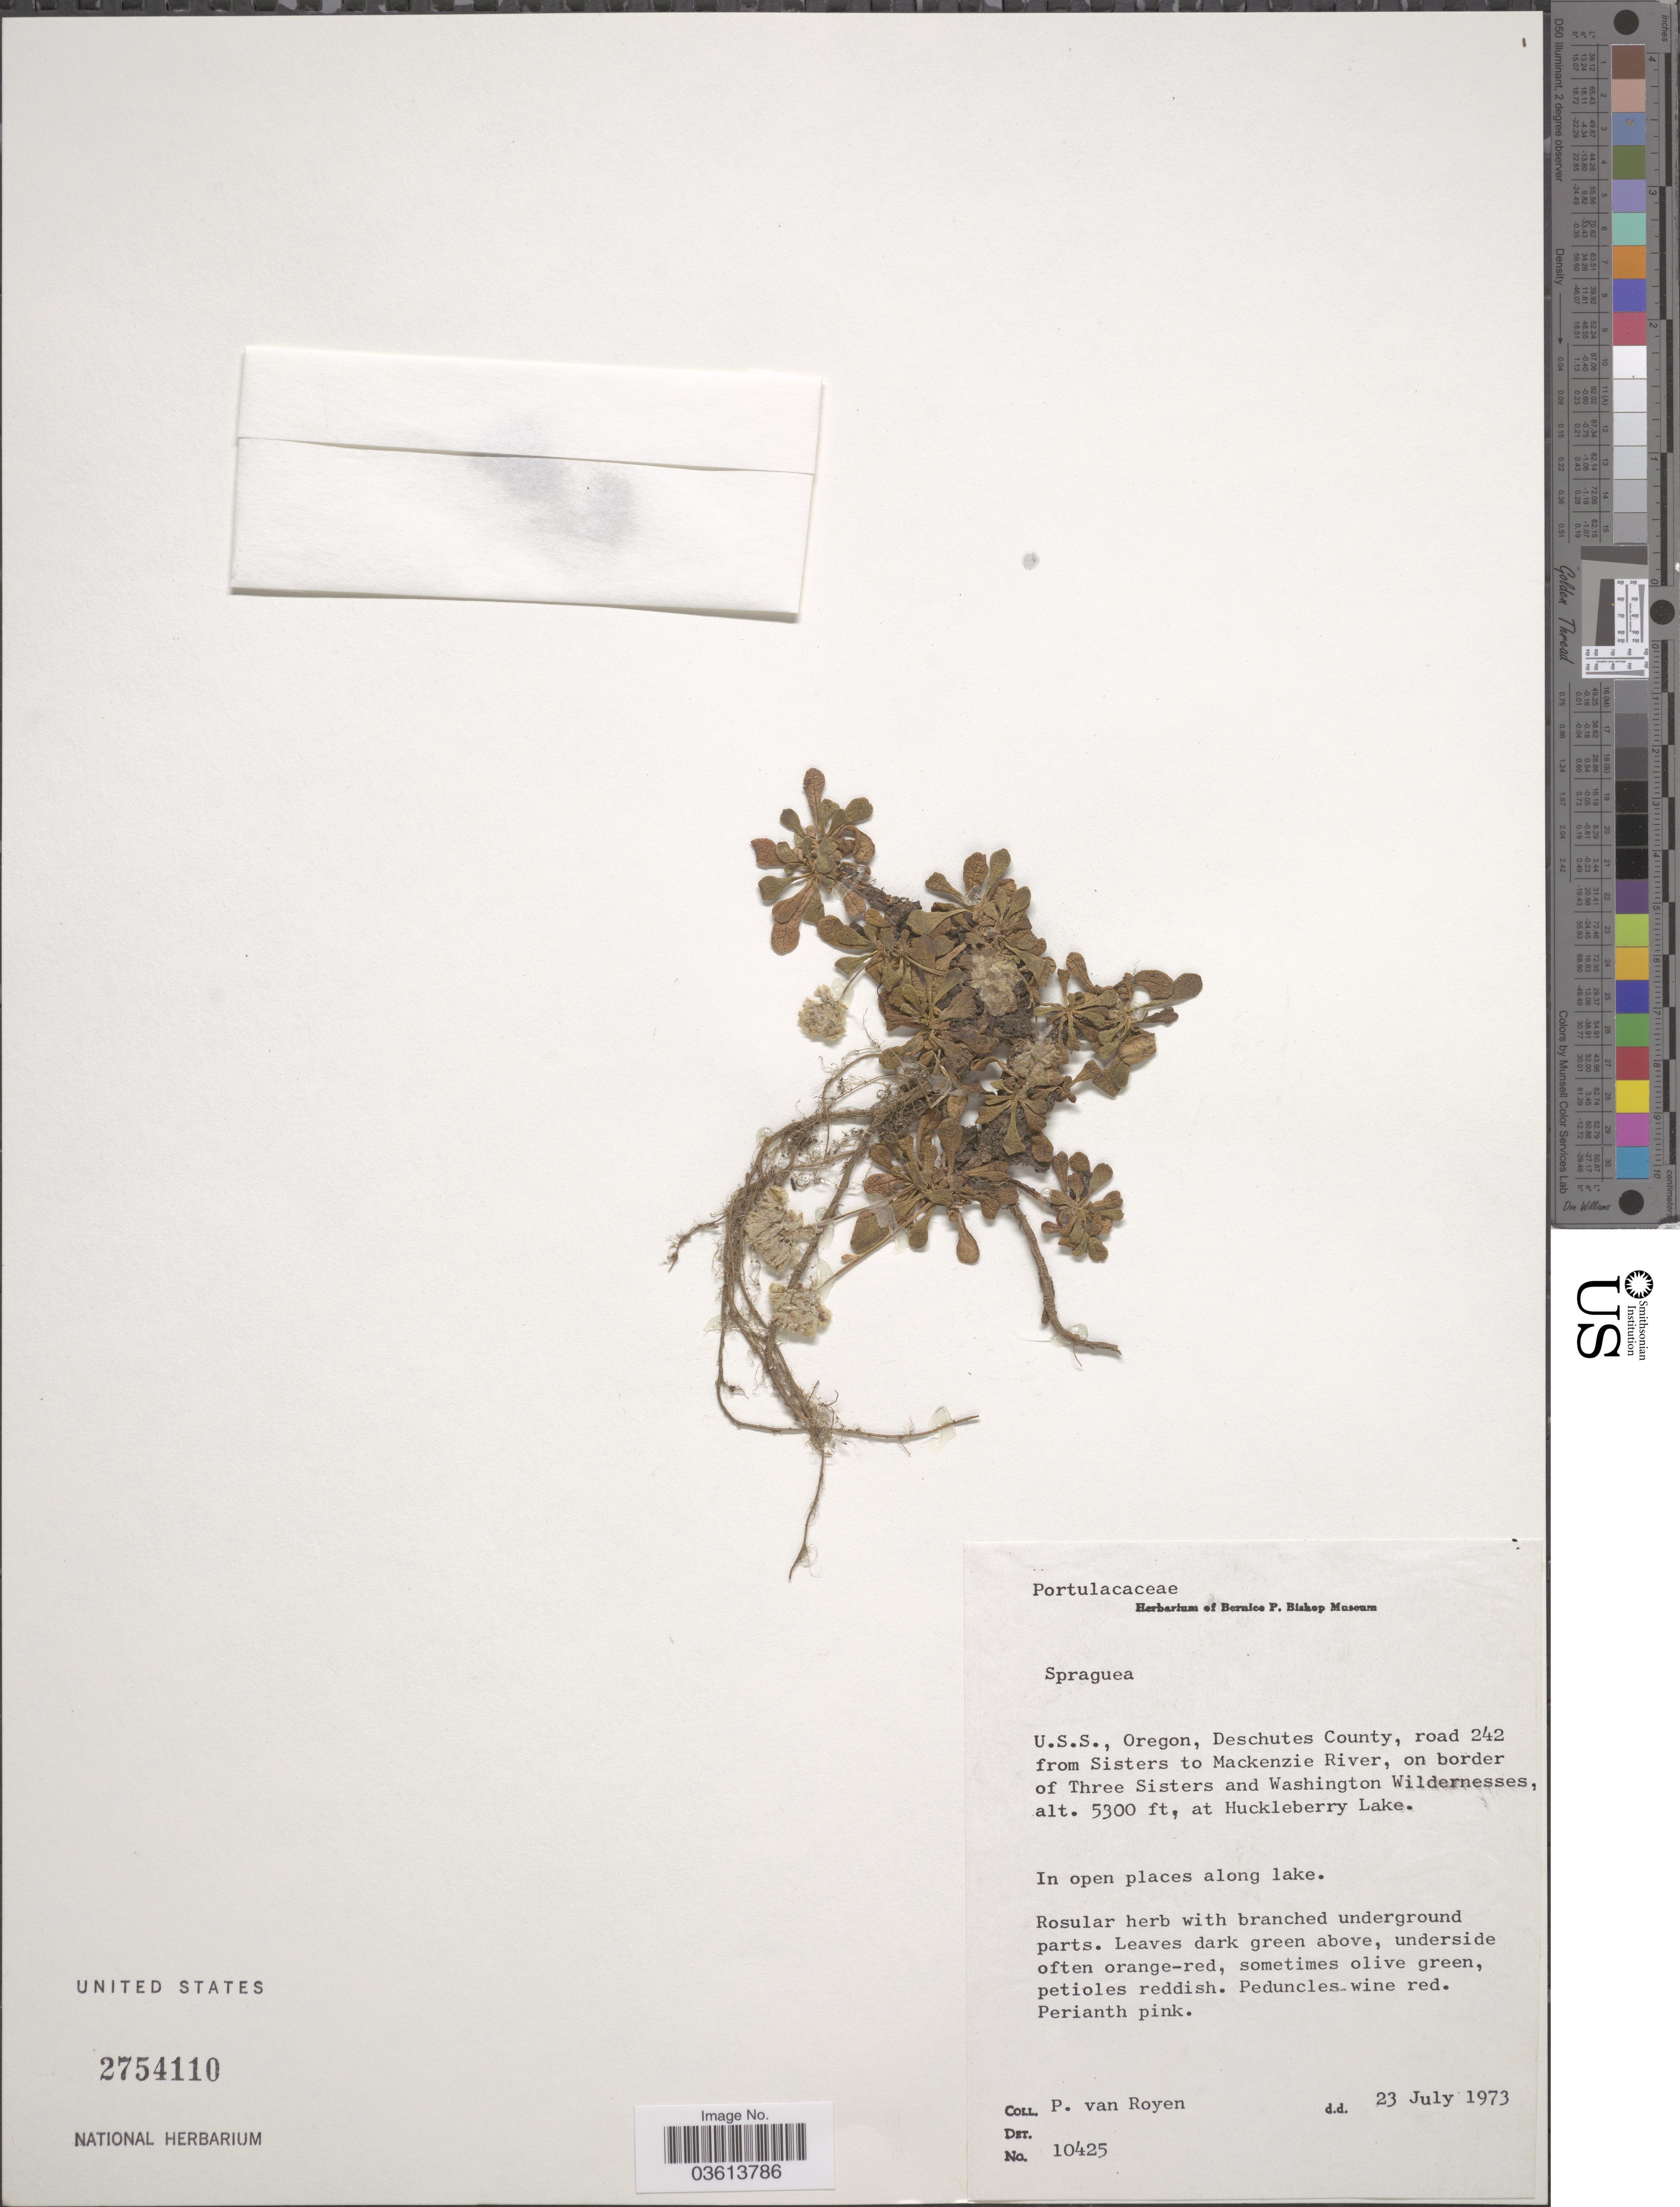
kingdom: Plantae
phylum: Tracheophyta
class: Magnoliopsida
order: Caryophyllales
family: Montiaceae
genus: Calyptridium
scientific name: Calyptridium umbellatum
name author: (Torr.) Greene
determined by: Strong, Mark T., (BOT), Smithsonian Institution - National Museum of Natural History (UNITED STATES)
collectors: P. van Royen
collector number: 10425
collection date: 1973-07-23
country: United States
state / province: Oregon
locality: Deschutes County, road 242 from Sisters to Mackenzie River, on border of Three Sisters and Washington Wildernesses. At Huckleberry Lake.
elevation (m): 1615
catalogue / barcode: US 2754110